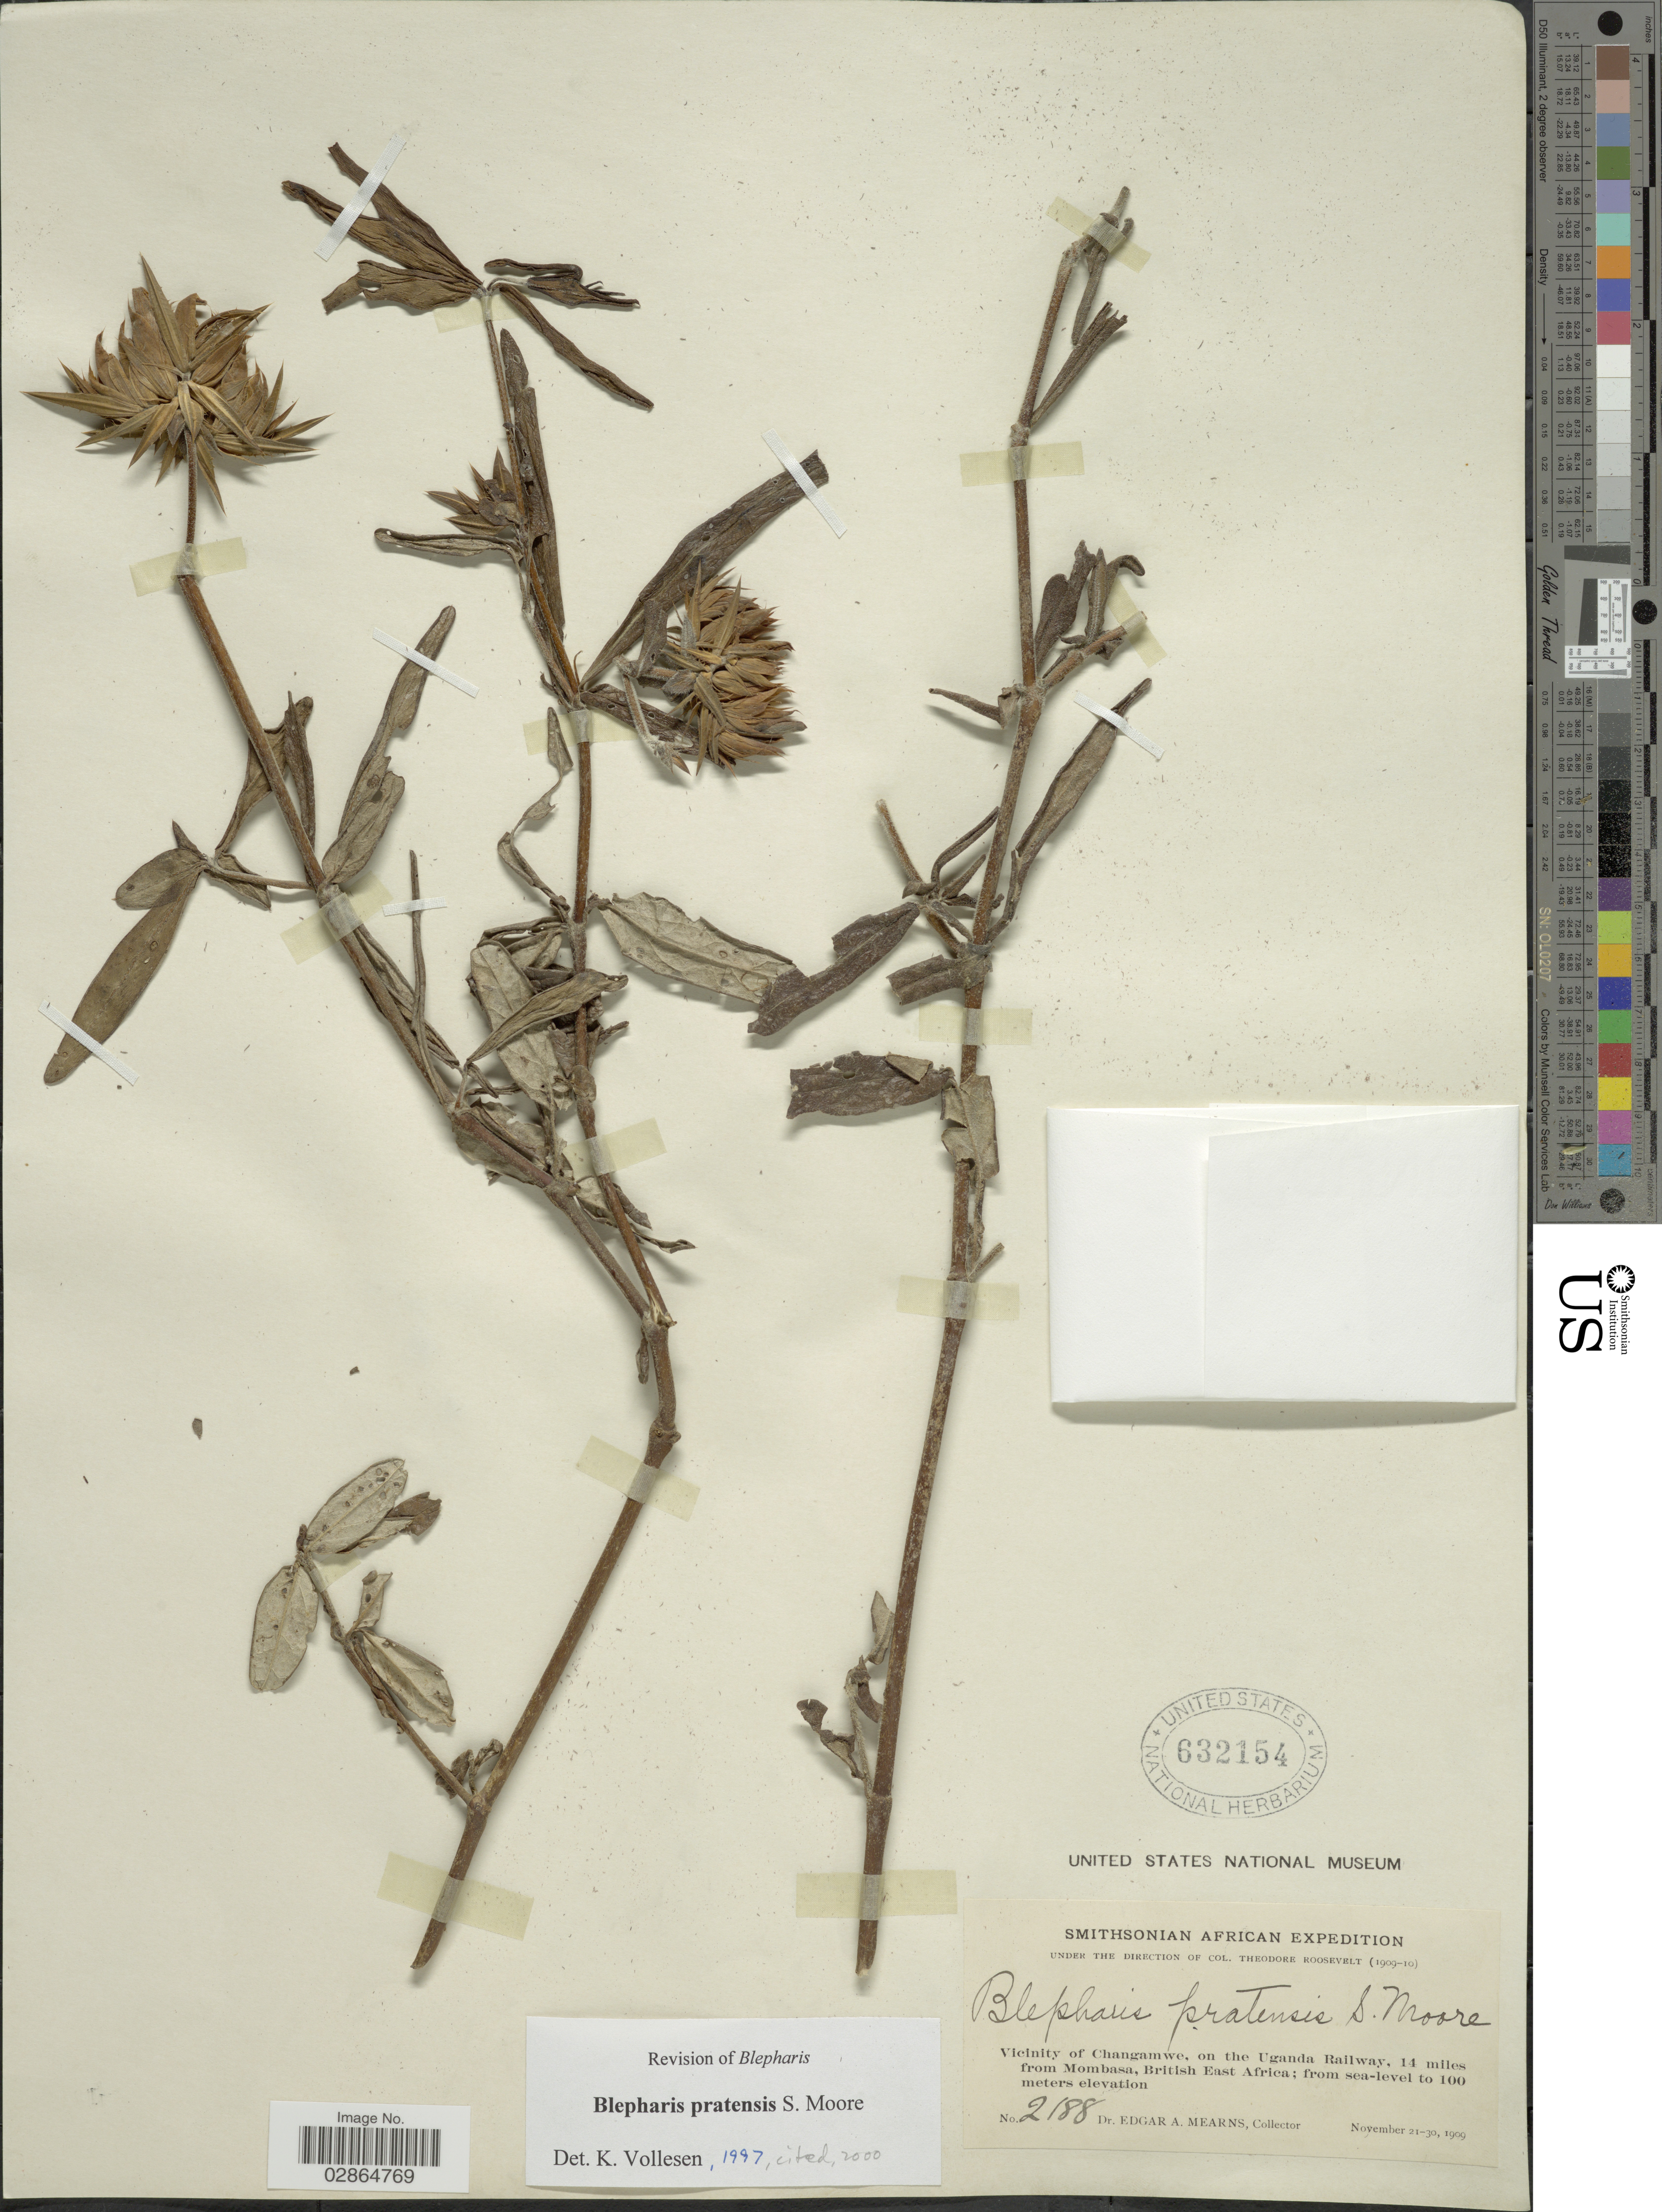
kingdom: Plantae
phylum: Tracheophyta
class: Magnoliopsida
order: Lamiales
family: Acanthaceae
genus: Blepharis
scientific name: Blepharis pratensis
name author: S. Moore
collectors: E. A. Mearns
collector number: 2188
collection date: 1909-11-21/1909-11-30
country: Uganda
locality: Vicinity of Changamwe, on the Uganda Railway, 14 miles from Mombasa, British East Africa.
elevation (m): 0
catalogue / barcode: US 632154